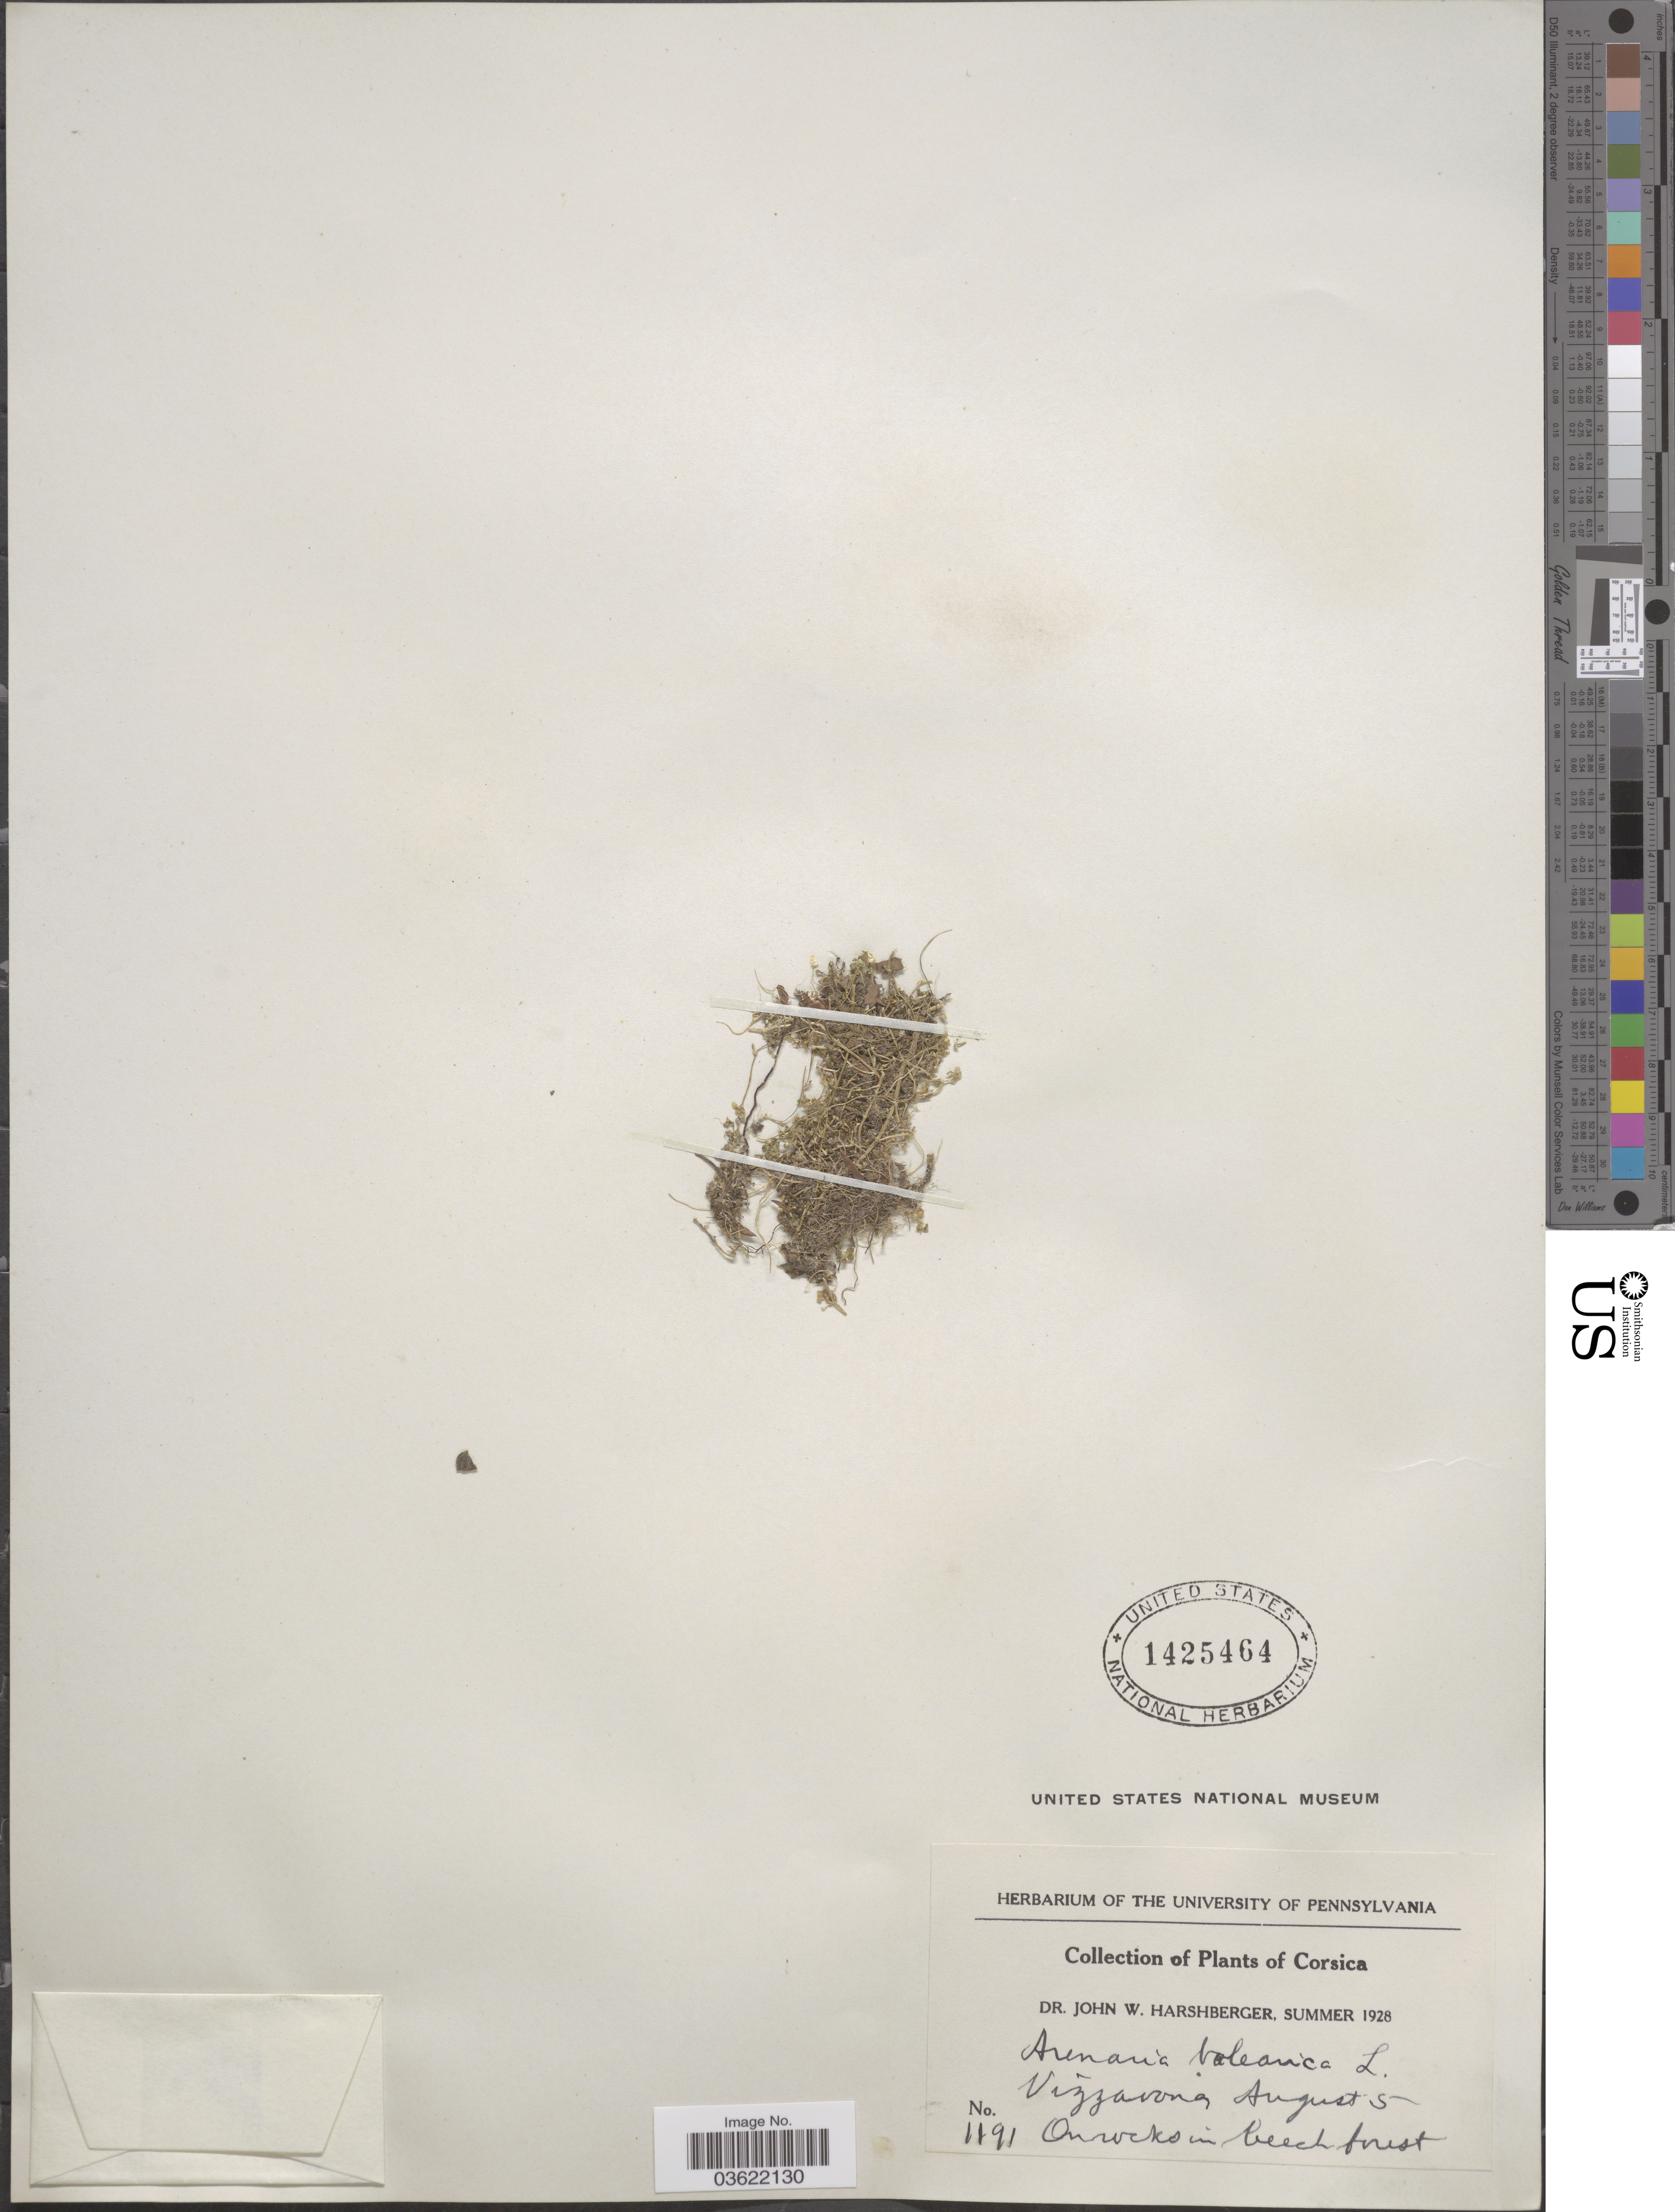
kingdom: Plantae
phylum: Tracheophyta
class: Magnoliopsida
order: Caryophyllales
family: Caryophyllaceae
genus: Arenaria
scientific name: Arenaria balearica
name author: L.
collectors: J. W. Harshberger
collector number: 1191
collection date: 1928-08-05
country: France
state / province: Corsica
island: Corse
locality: Vizzarona.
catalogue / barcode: US 1425464